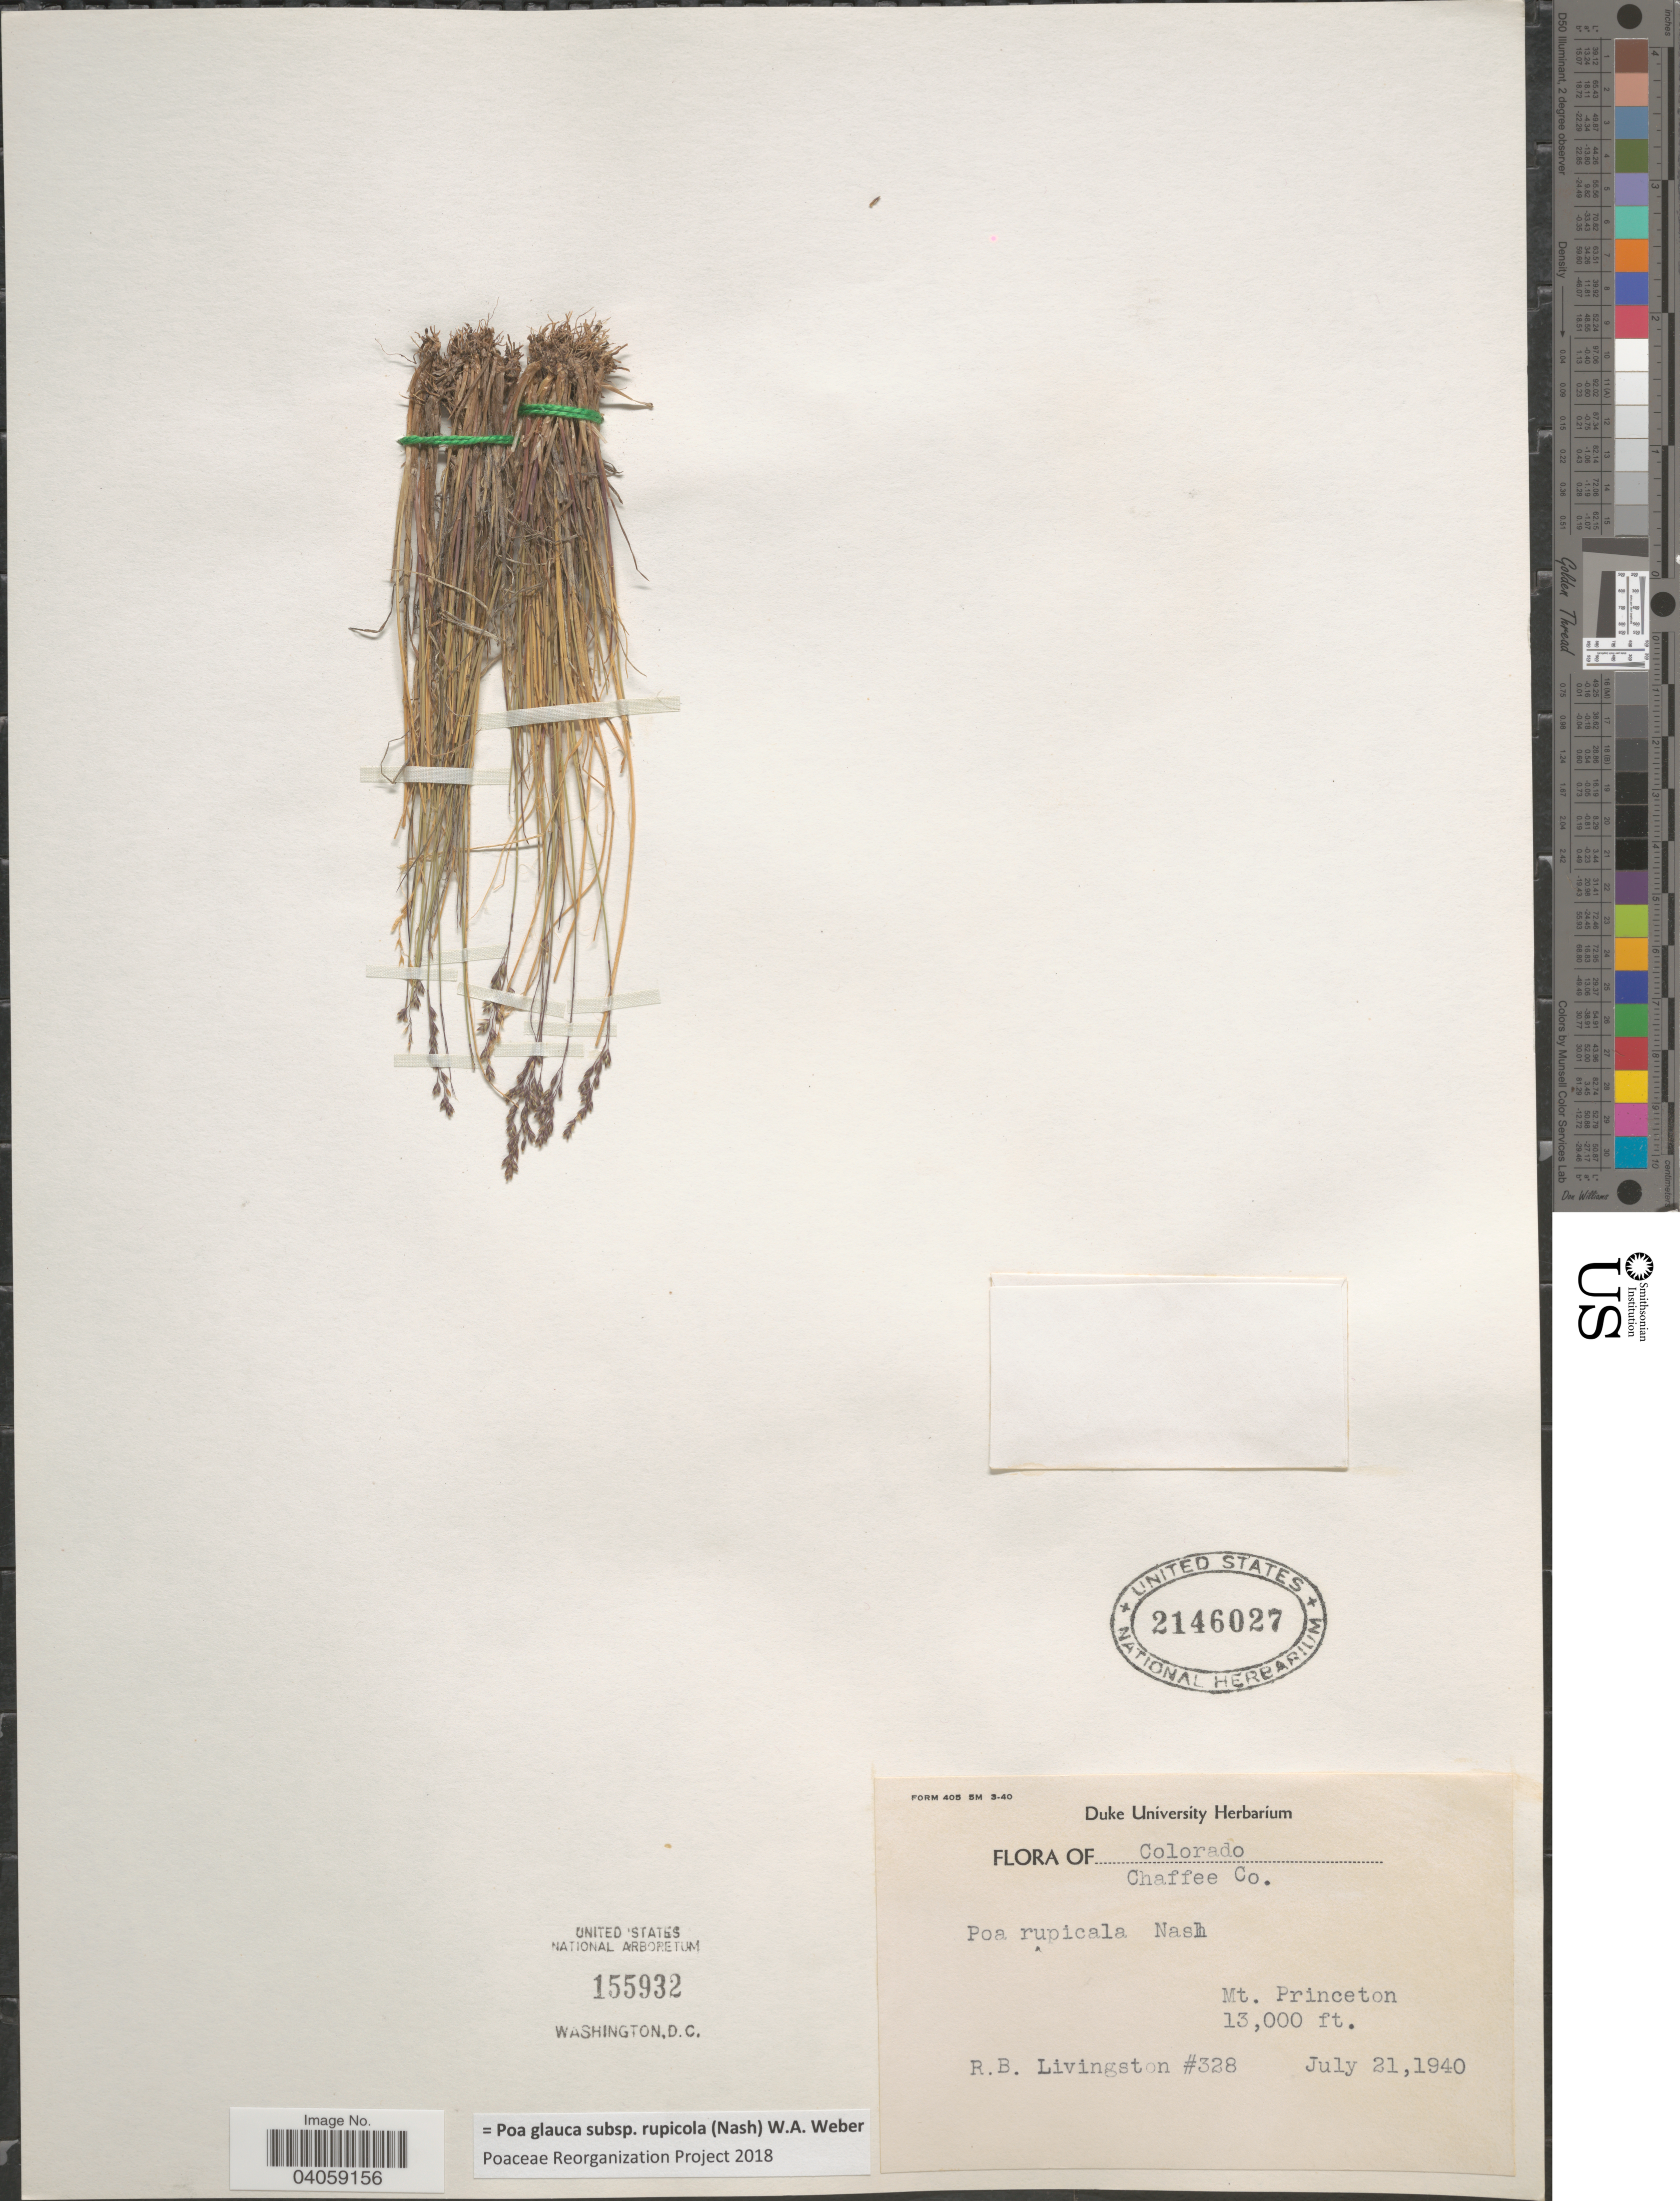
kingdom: Plantae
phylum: Tracheophyta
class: Liliopsida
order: Poales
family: Poaceae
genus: Poa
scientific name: Poa glauca subsp. rupicola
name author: (Nash) W.A. Weber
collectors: R. Livingston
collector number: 328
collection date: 1940-07-21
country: United States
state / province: Colorado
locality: Chaffee Co. Mt. Princeton.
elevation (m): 3962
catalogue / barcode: US 2146027